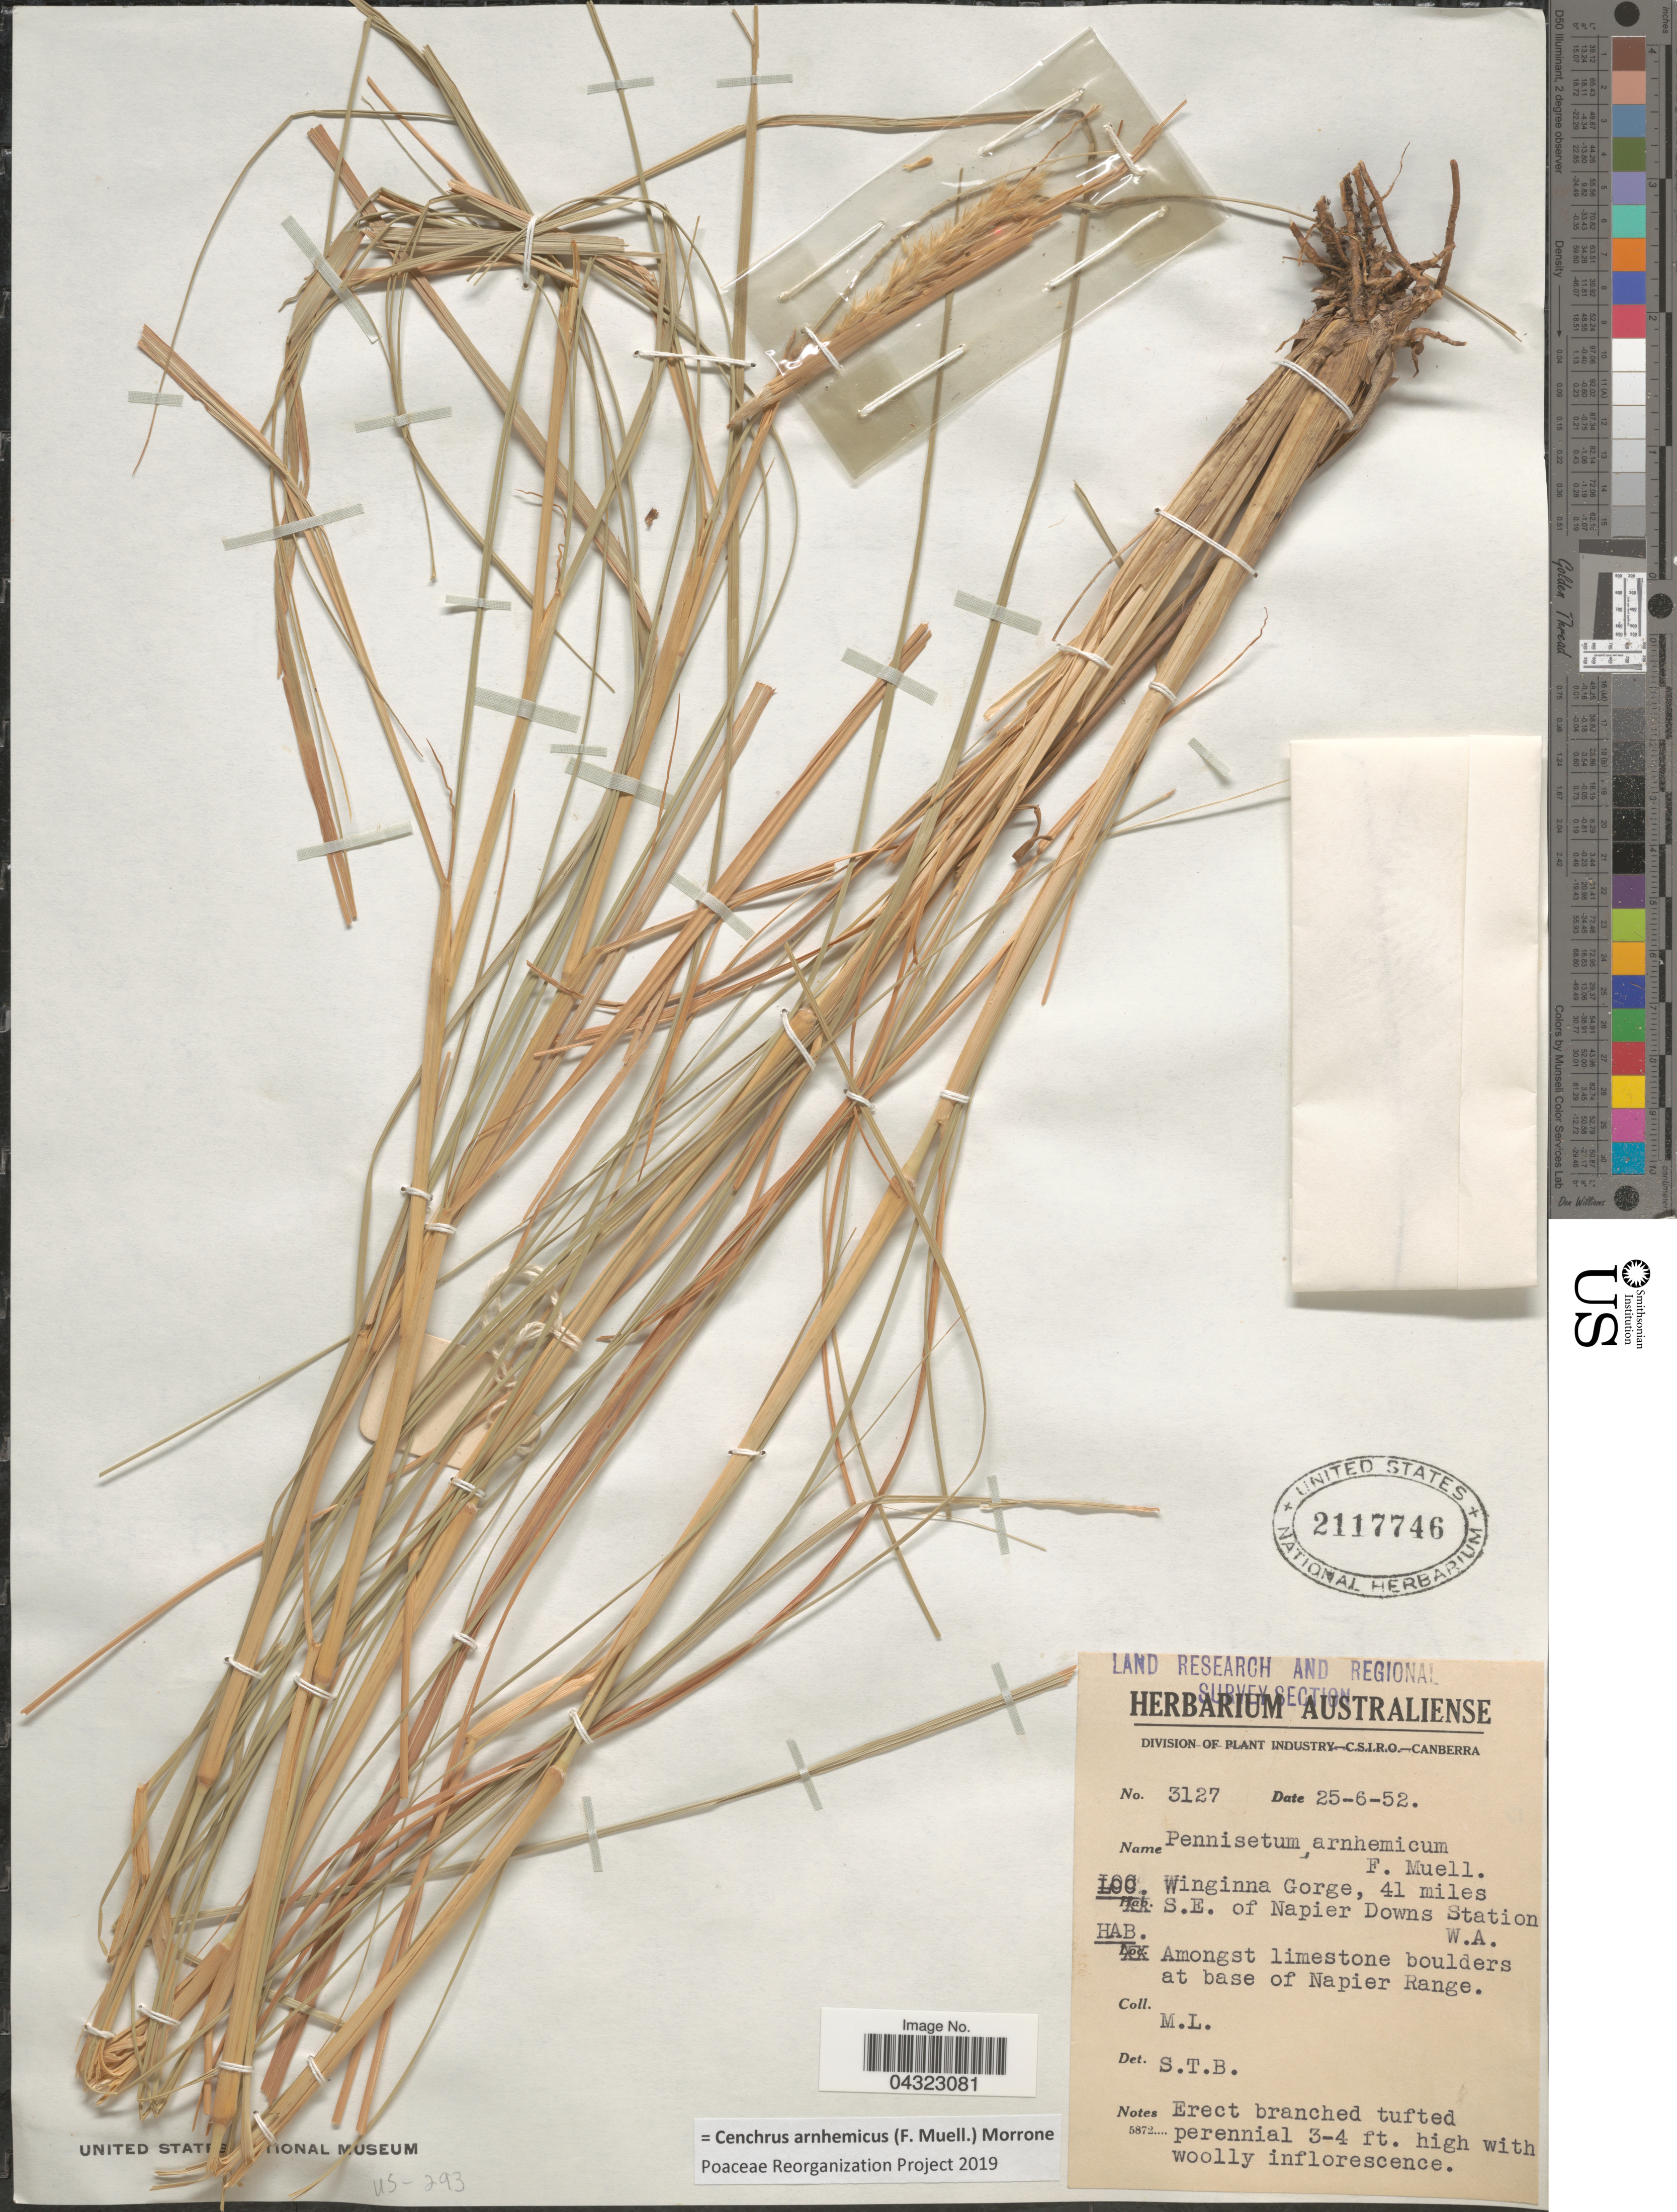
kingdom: Plantae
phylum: Tracheophyta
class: Liliopsida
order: Poales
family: Poaceae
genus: Cenchrus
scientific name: Cenchrus arnhemicus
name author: (F. Muell.) Morrone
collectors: M. L.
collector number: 3127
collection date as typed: Transcribed d/m/y: 25/6/52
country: Australia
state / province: Western Australia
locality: Land Research and Regional Survey Section. Winginna Gorge, 41 miles S.E. of Napier Downs Station. Amongst limestone boulders at base of Napier Range.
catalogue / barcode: US 2117746